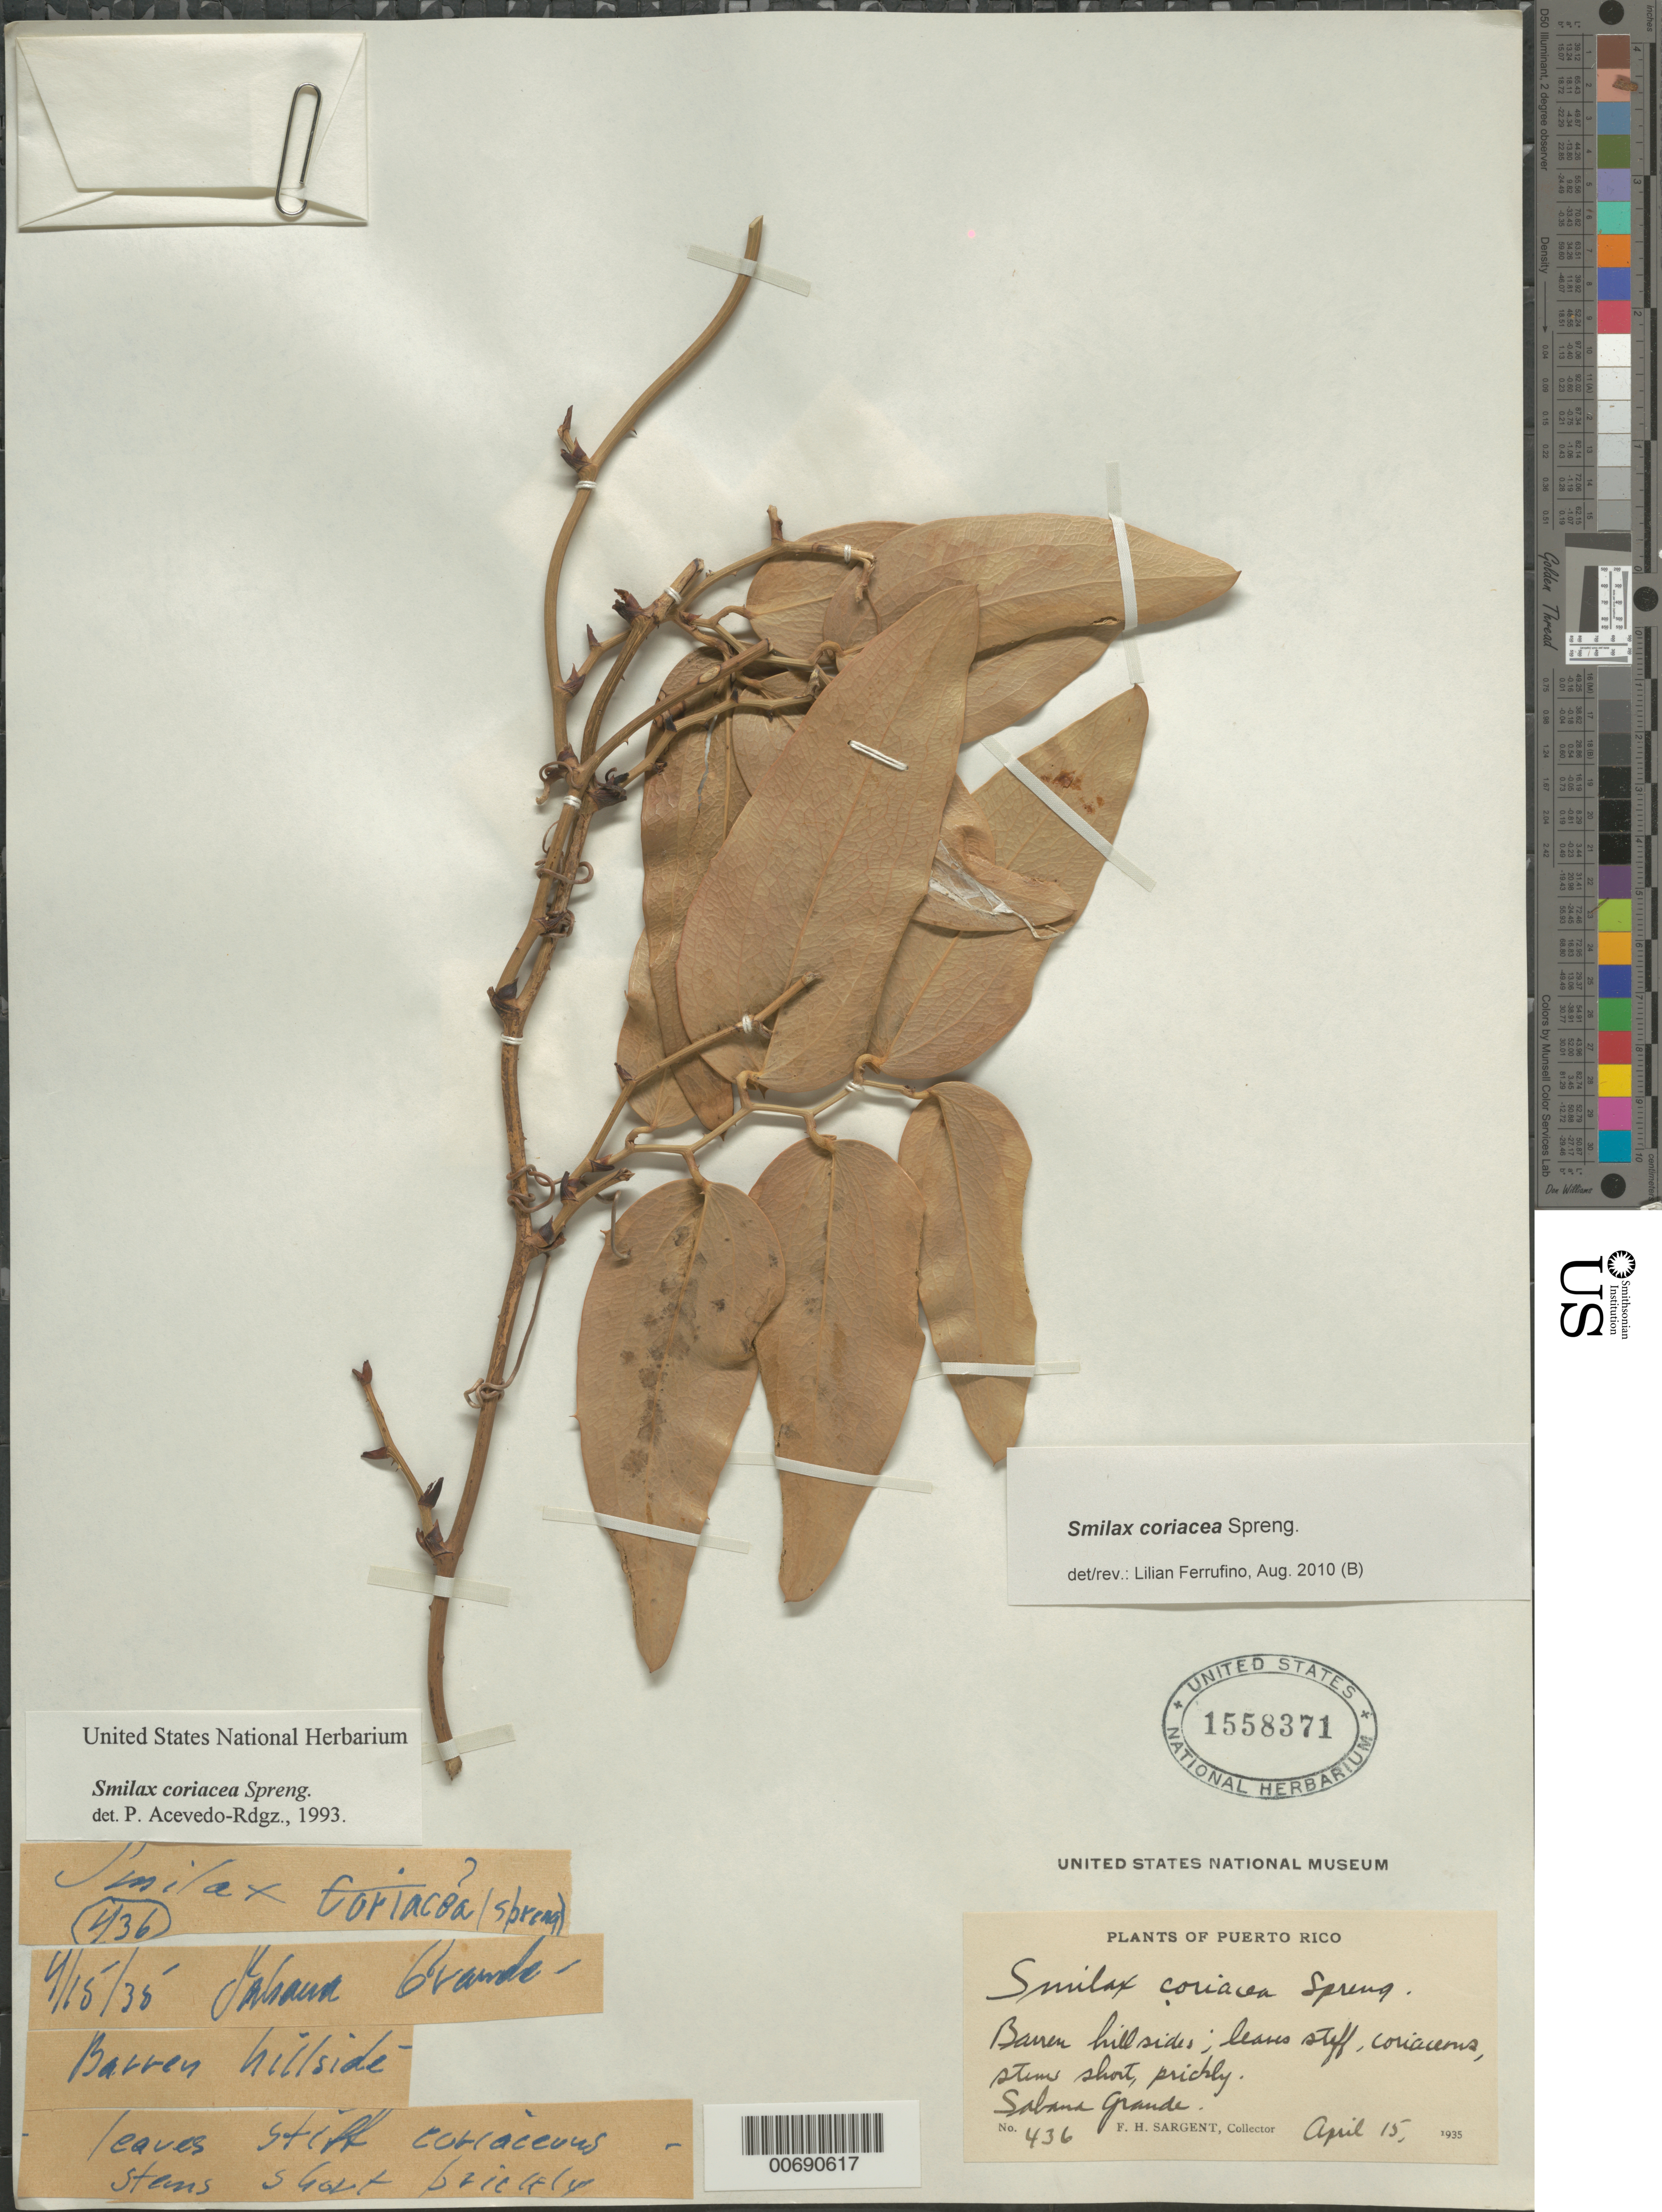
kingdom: Plantae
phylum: Tracheophyta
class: Liliopsida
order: Liliales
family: Smilacaceae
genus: Smilax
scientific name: Smilax coriacea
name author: Spreng.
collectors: F. H. Sargent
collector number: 436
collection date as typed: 15 Apr 1935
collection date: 1935-04-15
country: Puerto Rico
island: Greater Antilles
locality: Sabana Grande.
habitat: steep coastal hill.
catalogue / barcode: US 1558371